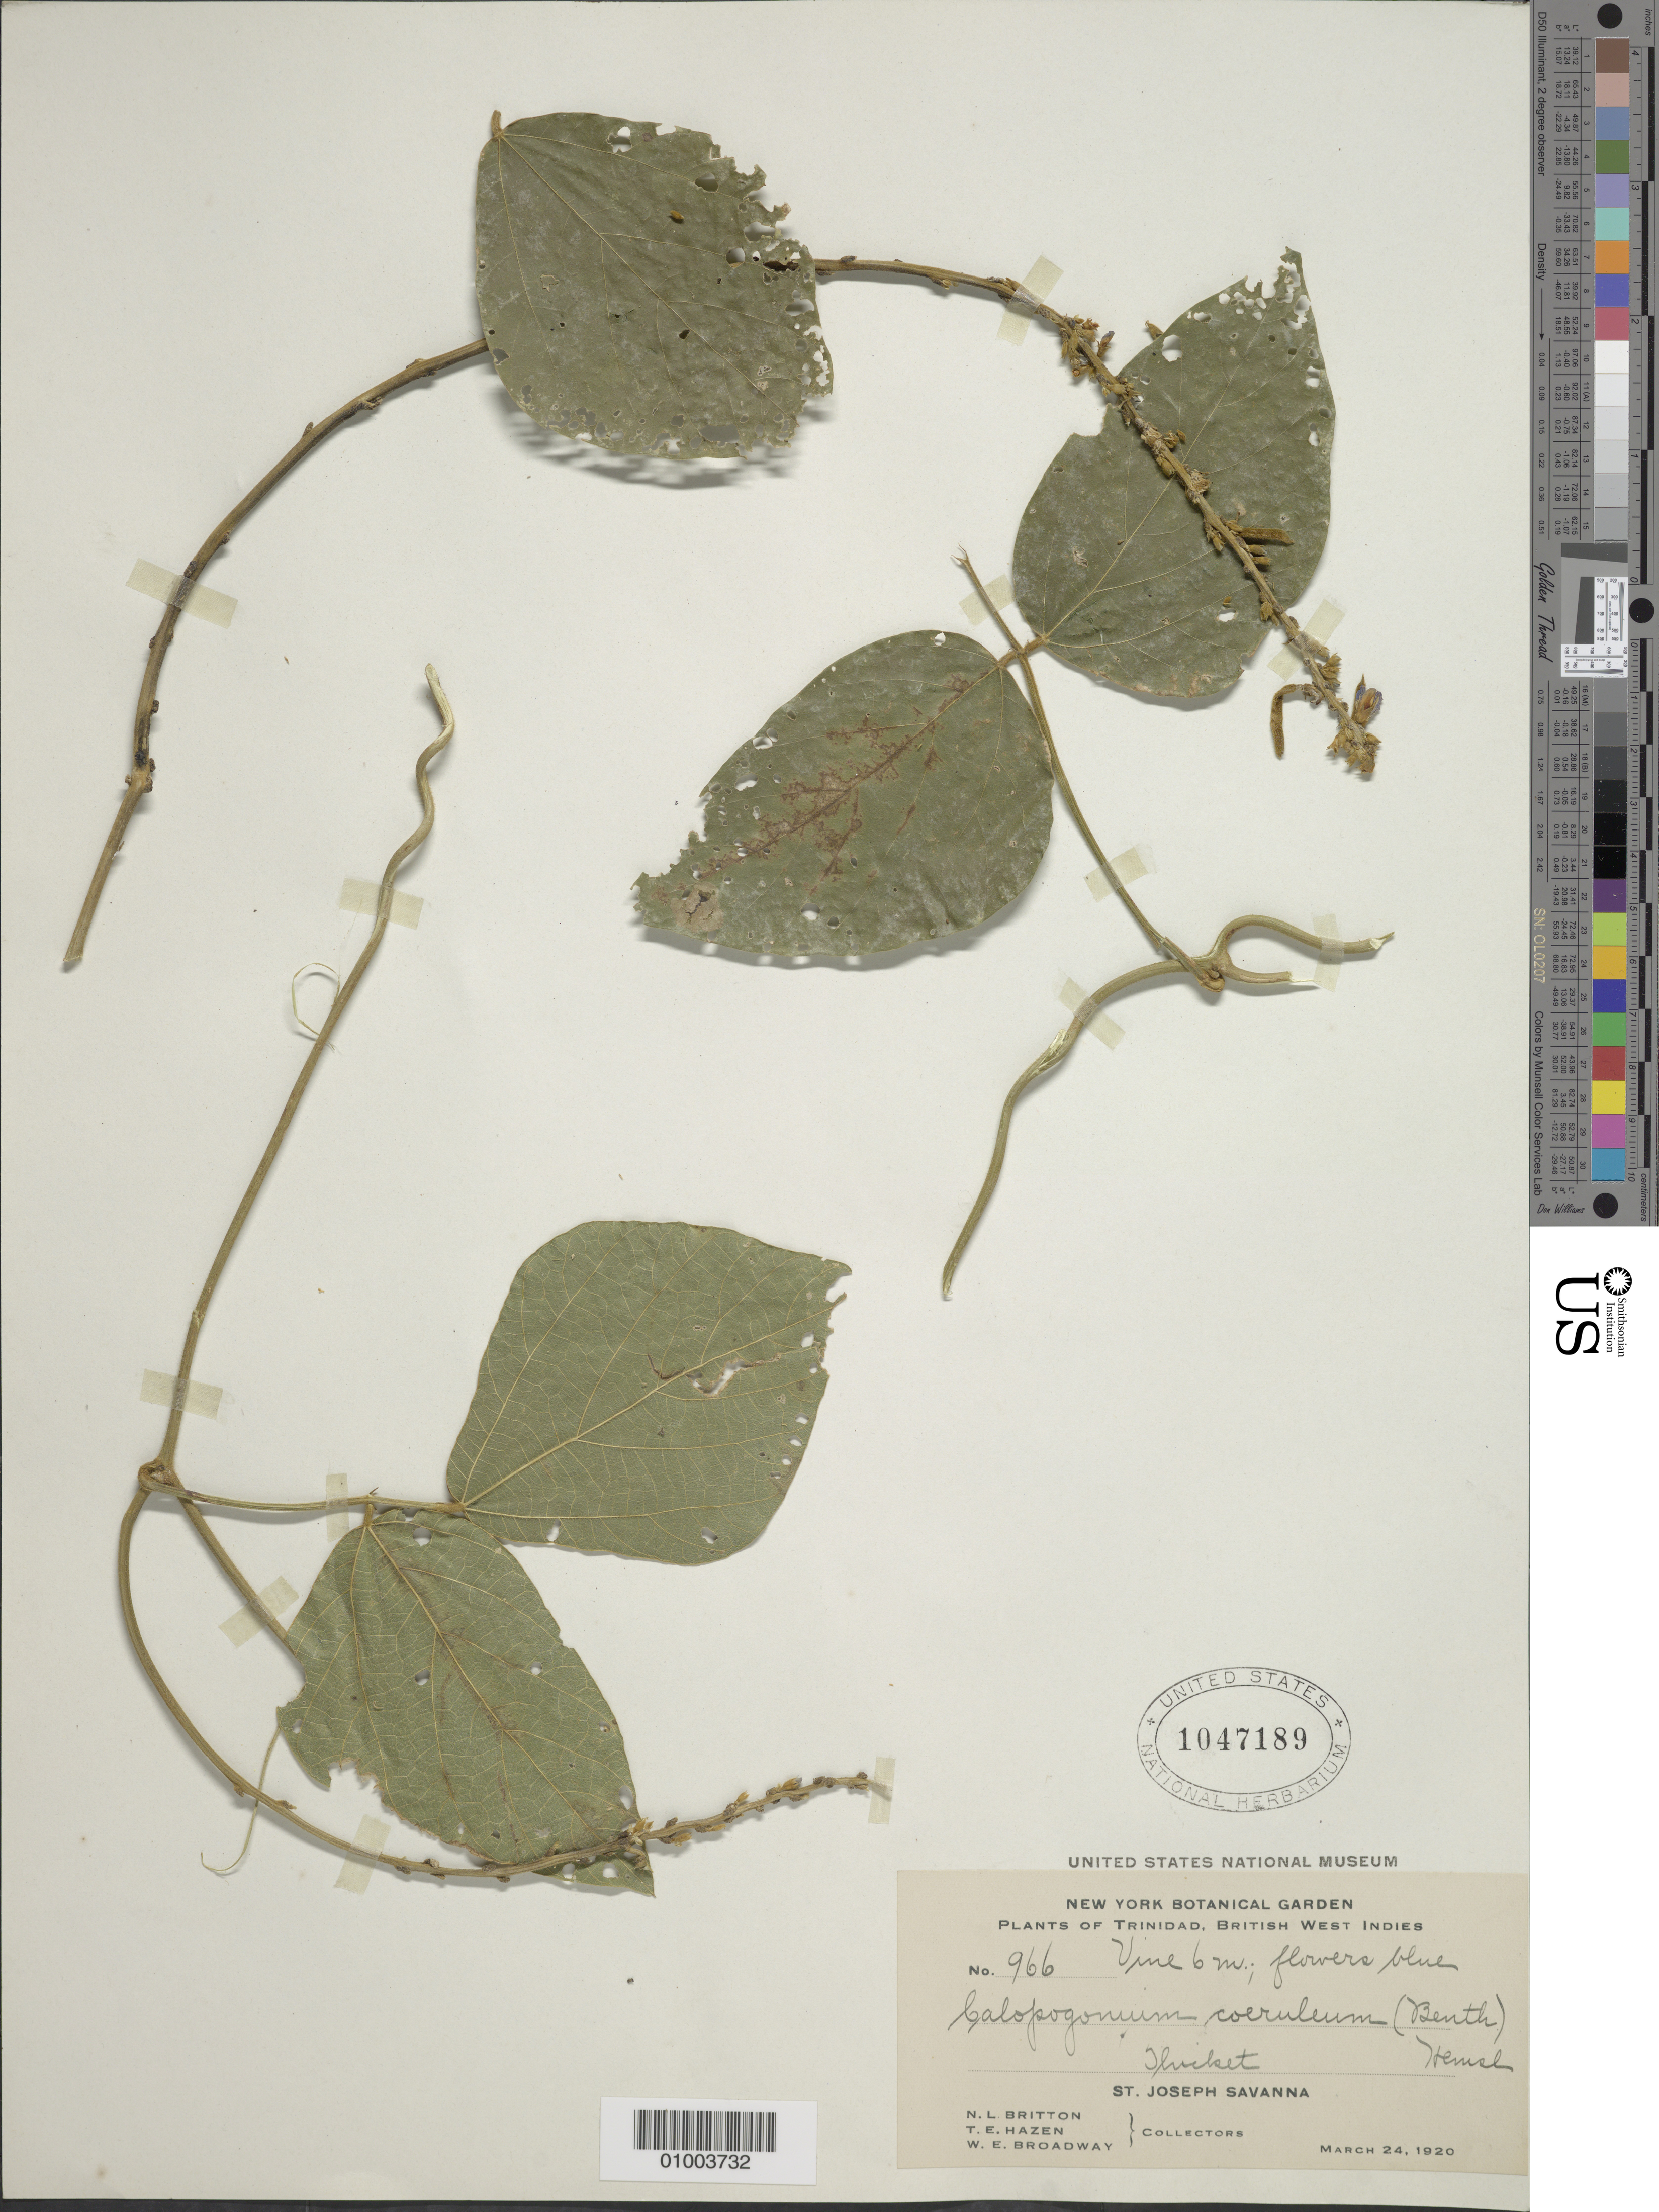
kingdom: Plantae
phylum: Tracheophyta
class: Magnoliopsida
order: Fabales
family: Fabaceae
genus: Calopogonium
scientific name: Calopogonium caeruleum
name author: (Benth.) C. Wright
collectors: N. Britton, T. E. Hazen & W. E. Broadway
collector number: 966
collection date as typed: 24 Mar 1920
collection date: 1920-03-24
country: Trinidad and Tobago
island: Trinidad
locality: Thicket. St. Joseph Savanna. Vine 6m. Flowers blue.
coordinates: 0 N, 0 E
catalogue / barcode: US 1047189